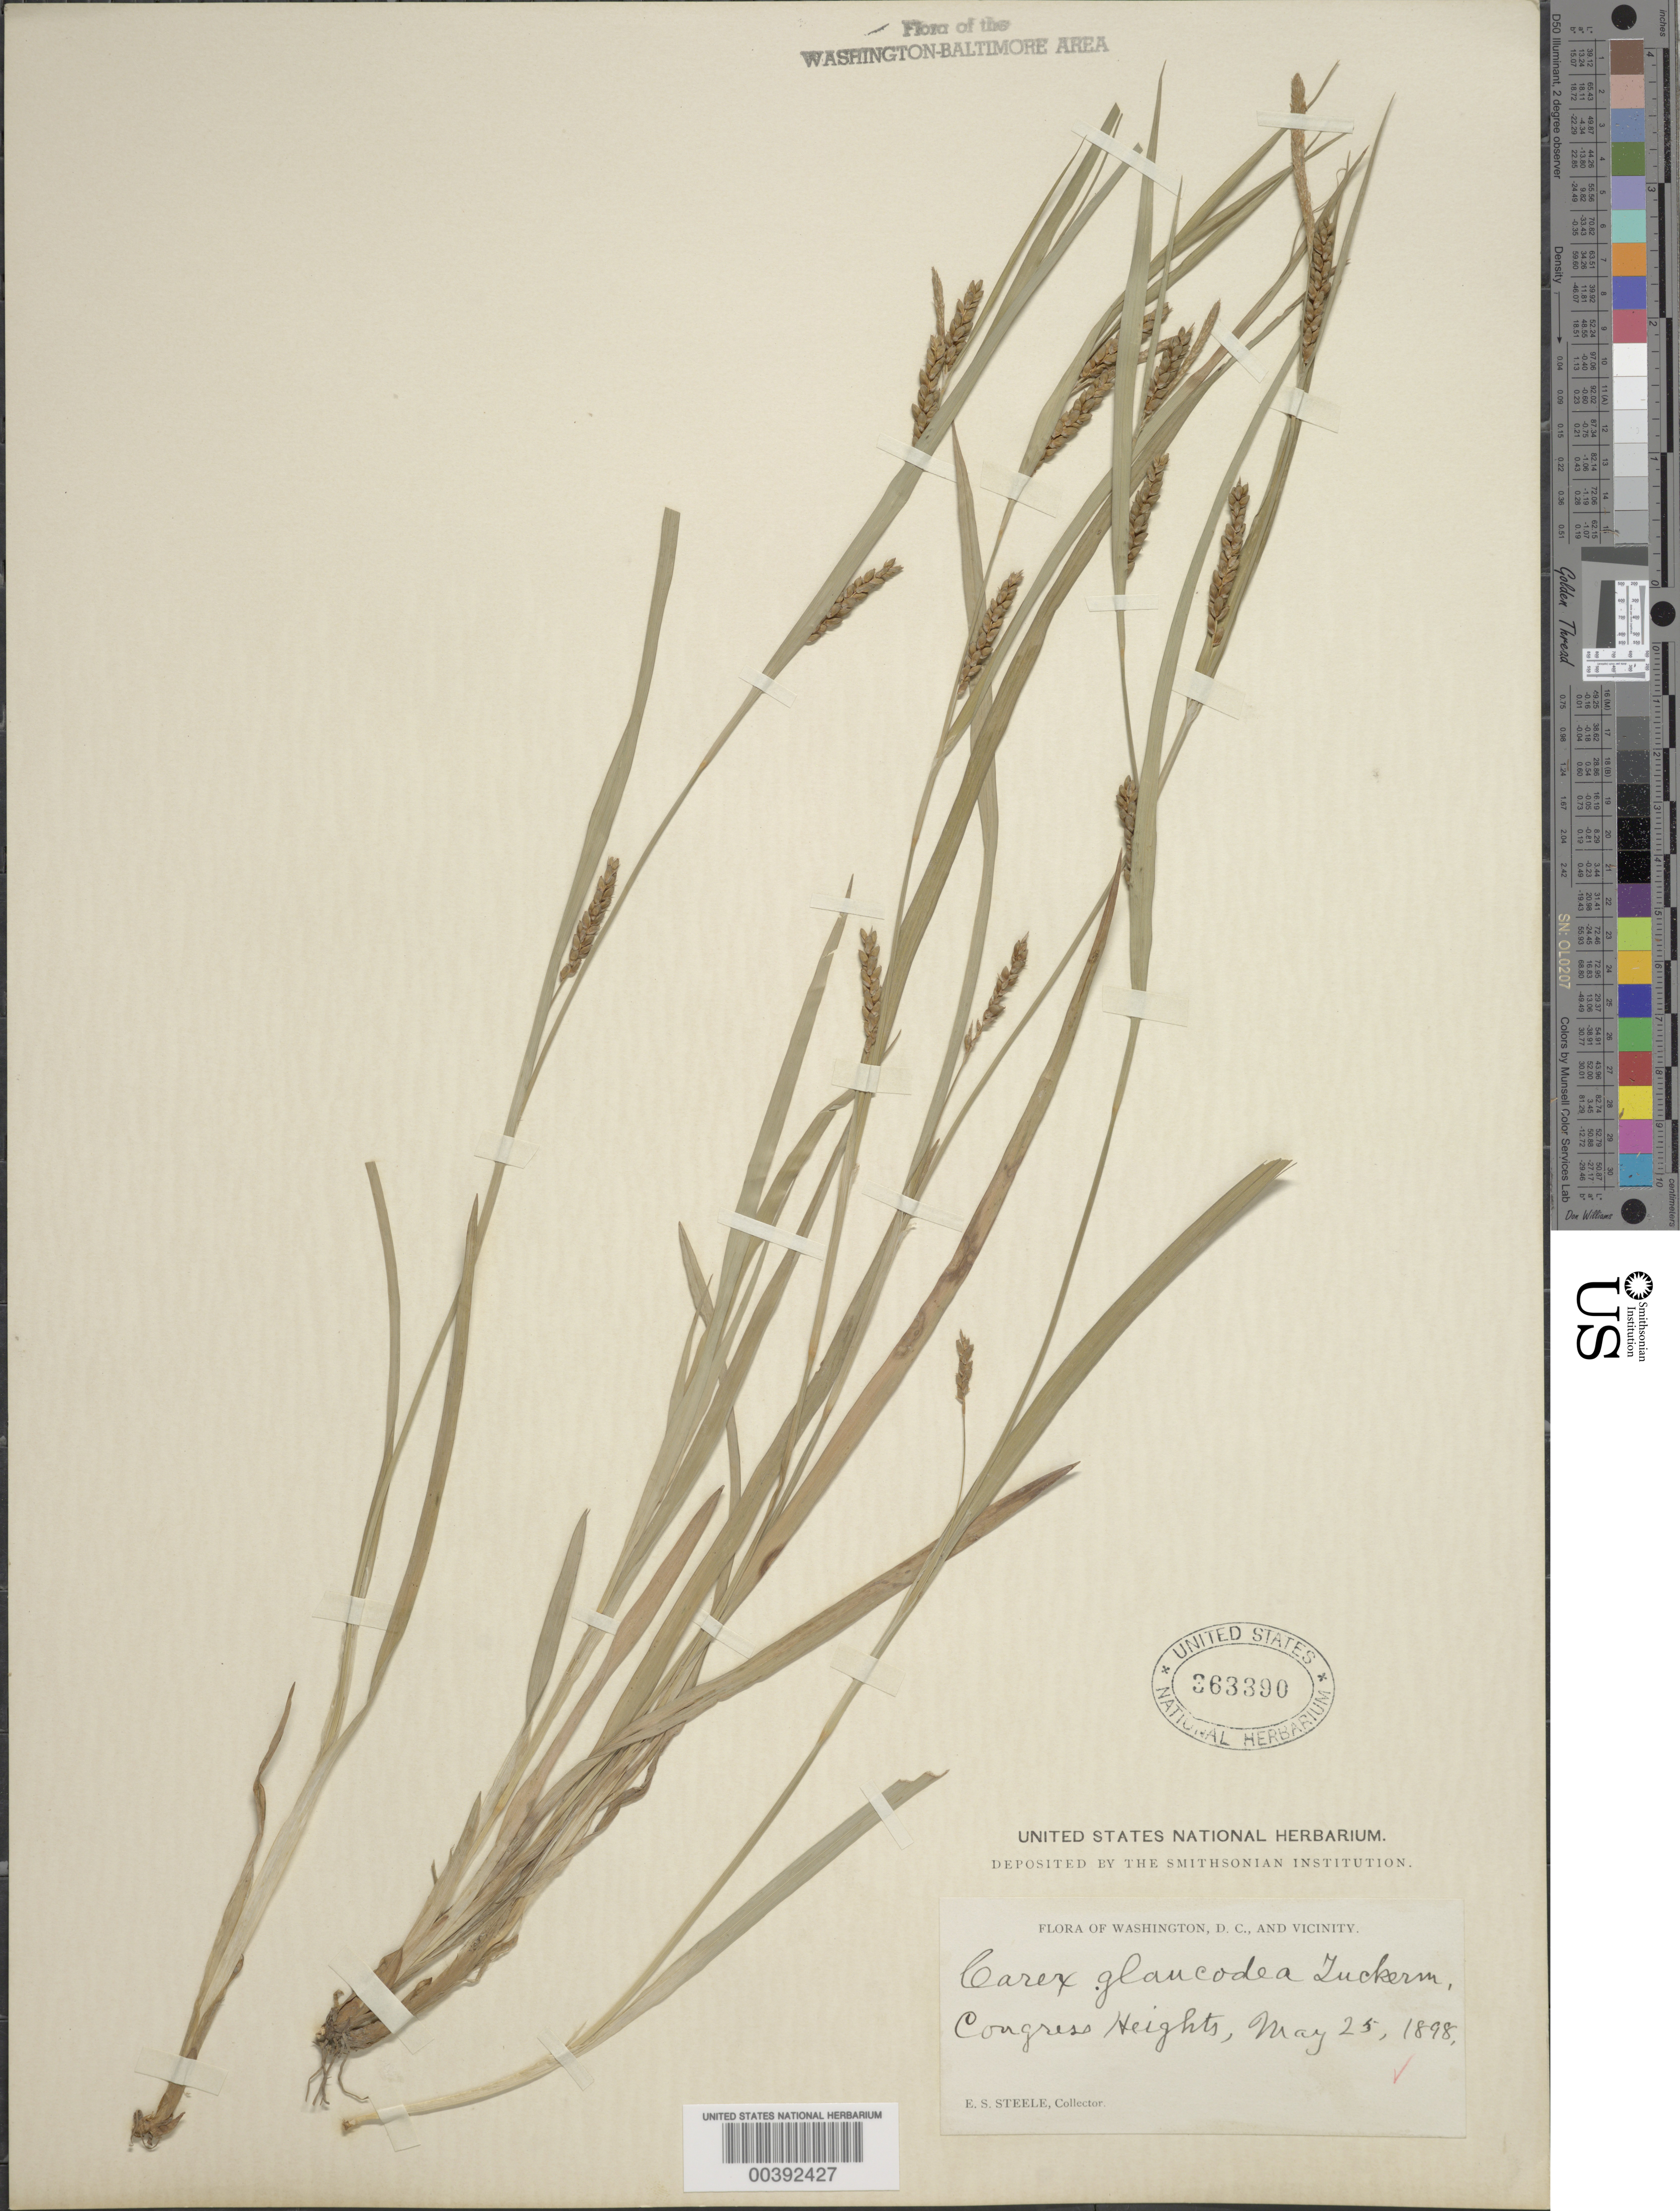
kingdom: Plantae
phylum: Tracheophyta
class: Liliopsida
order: Poales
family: Cyperaceae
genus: Carex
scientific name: Carex glaucodea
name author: Tuck. ex Olney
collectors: E. Steele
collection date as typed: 25 May 1898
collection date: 1898-05-25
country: United States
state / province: District of Columbia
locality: Congress Heights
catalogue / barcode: US 363390